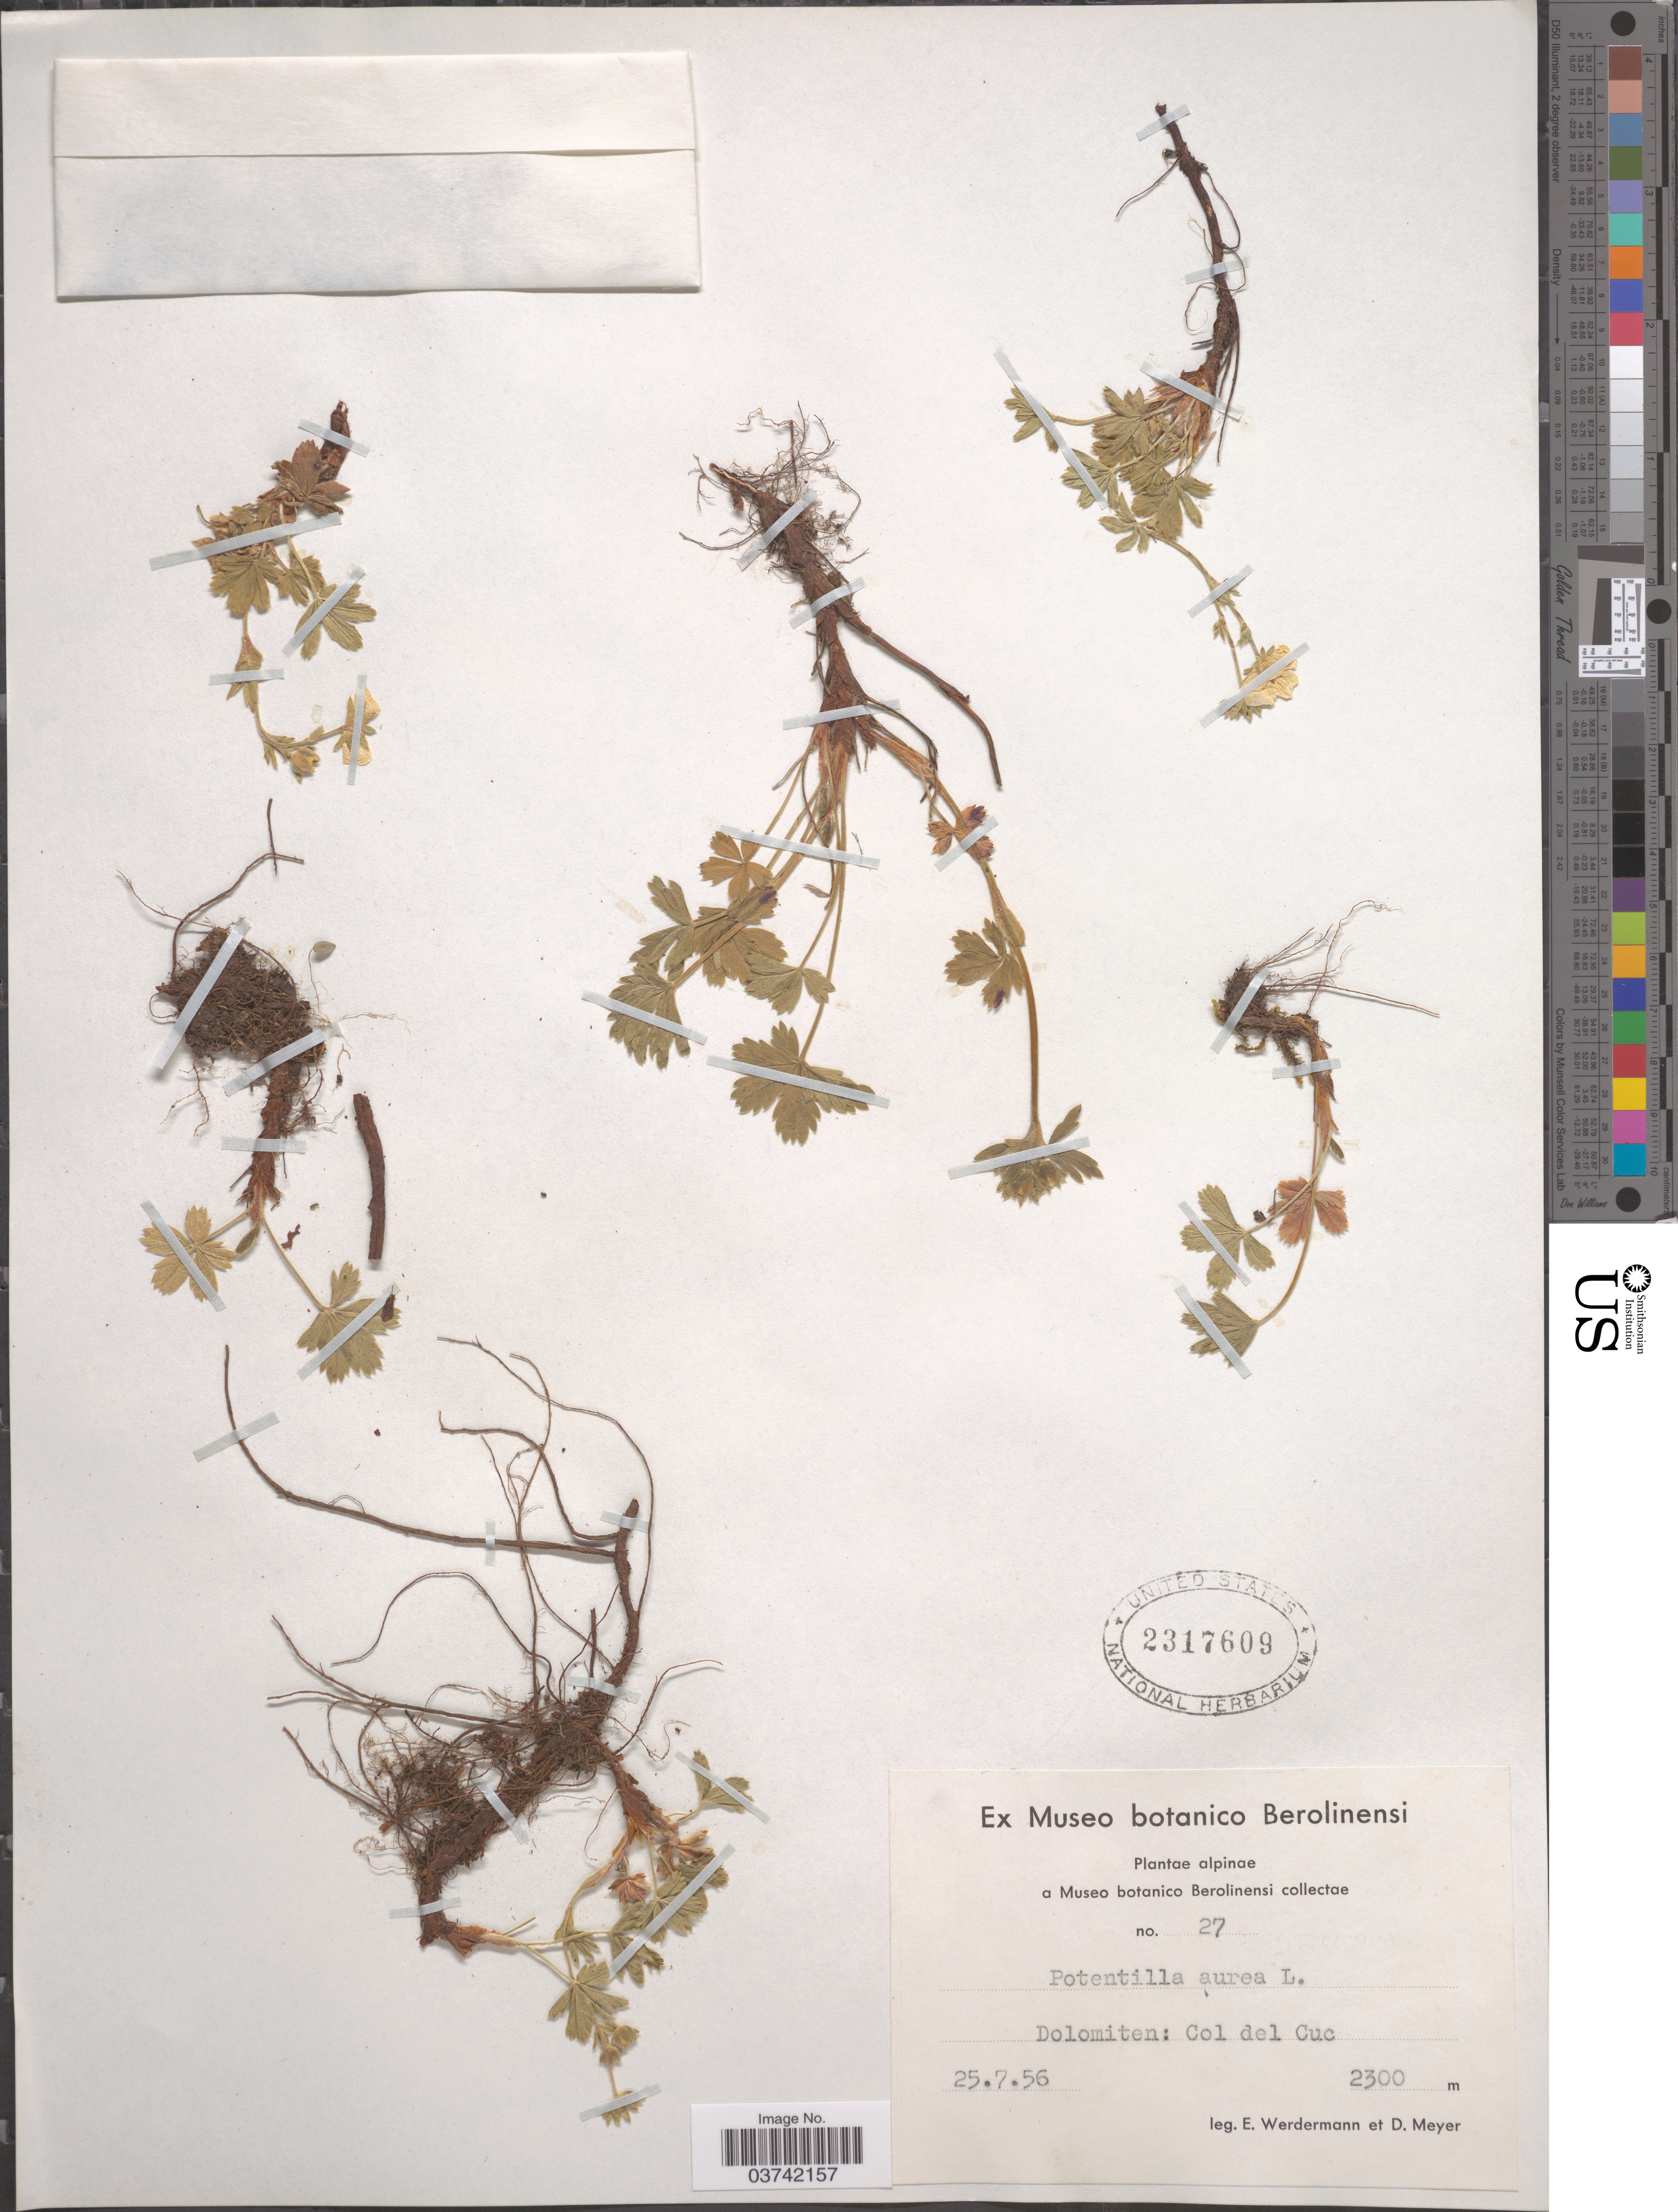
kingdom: Plantae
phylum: Tracheophyta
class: Magnoliopsida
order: Rosales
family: Rosaceae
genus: Potentilla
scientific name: Potentilla aurea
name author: L.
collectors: E. Werdermann & D. Meyer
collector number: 27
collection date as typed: Transcribed d/m/y: 25/7/56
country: Italy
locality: Dolomiten: Col del Cuc.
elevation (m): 2300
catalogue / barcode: US 2317609